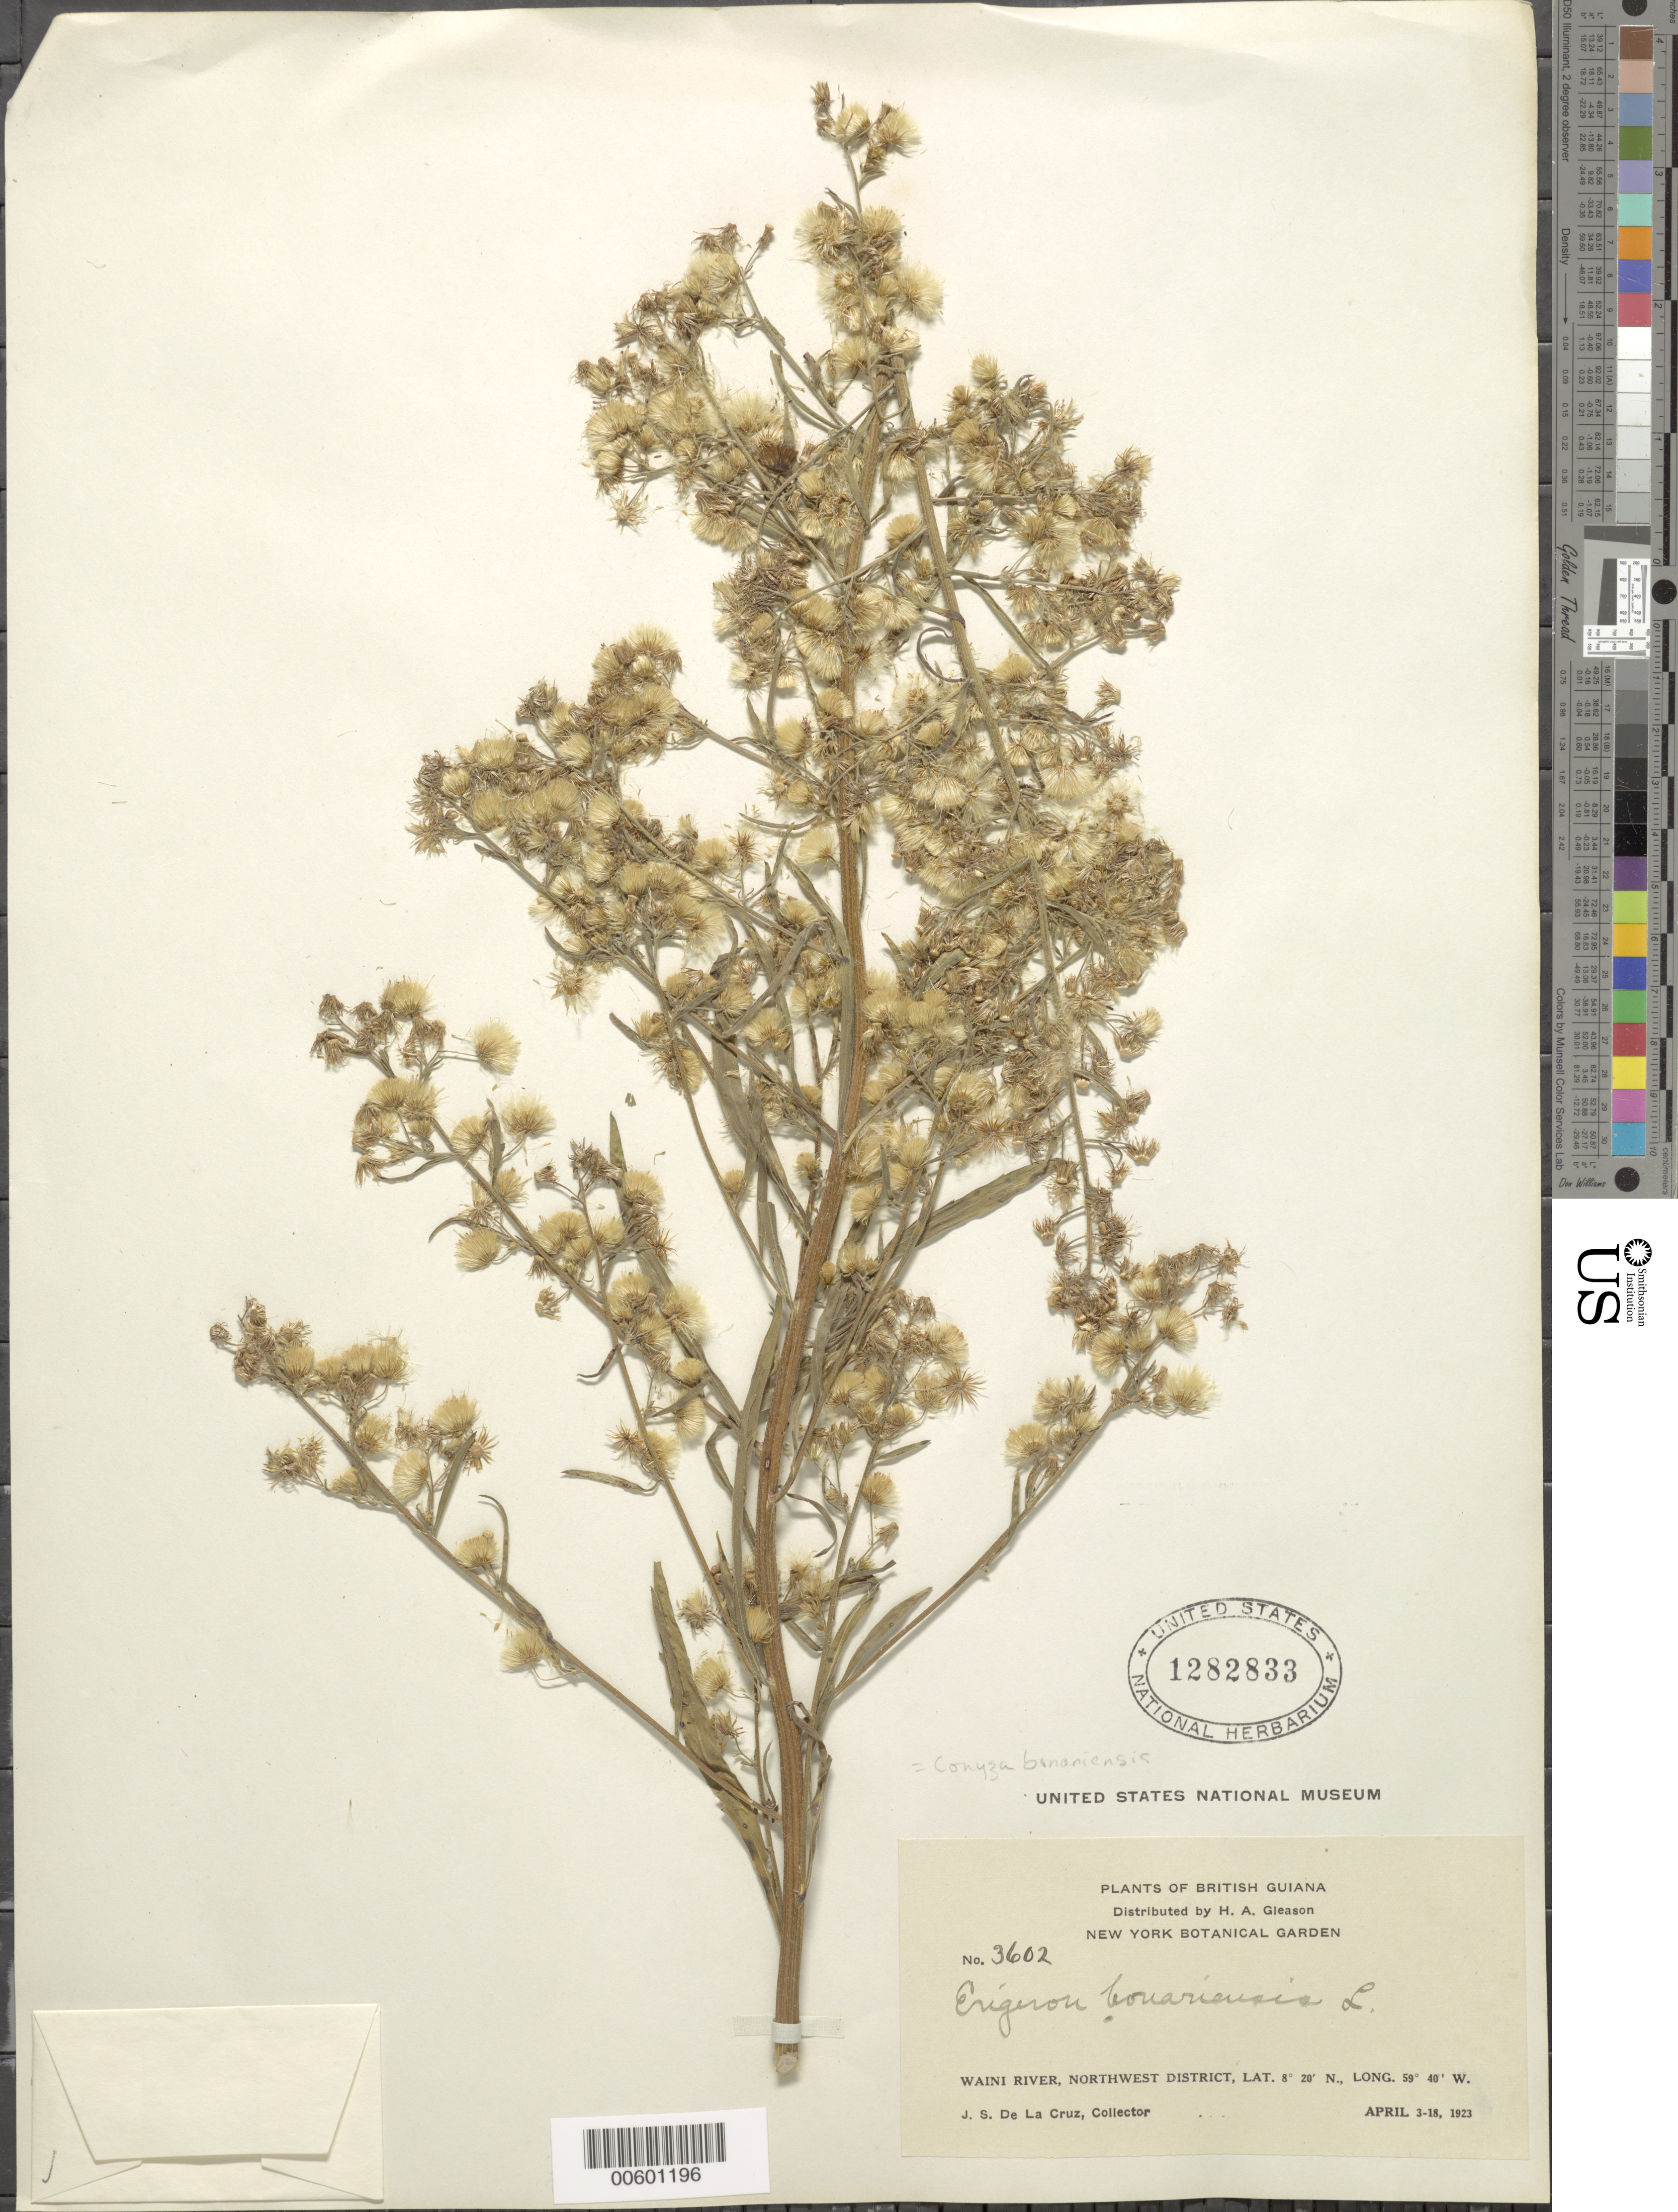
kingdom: Plantae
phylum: Tracheophyta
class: Magnoliopsida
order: Asterales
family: Asteraceae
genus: Conyza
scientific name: Conyza bonariensis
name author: (L.) Cronq.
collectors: J. S. de la Cruz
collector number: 3602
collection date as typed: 3-Apr-23 to 18-Apr-23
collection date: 1923-04-03/1923-04-18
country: Guyana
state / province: Barima-Waini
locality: Waini R., NW District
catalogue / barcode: US 1282833